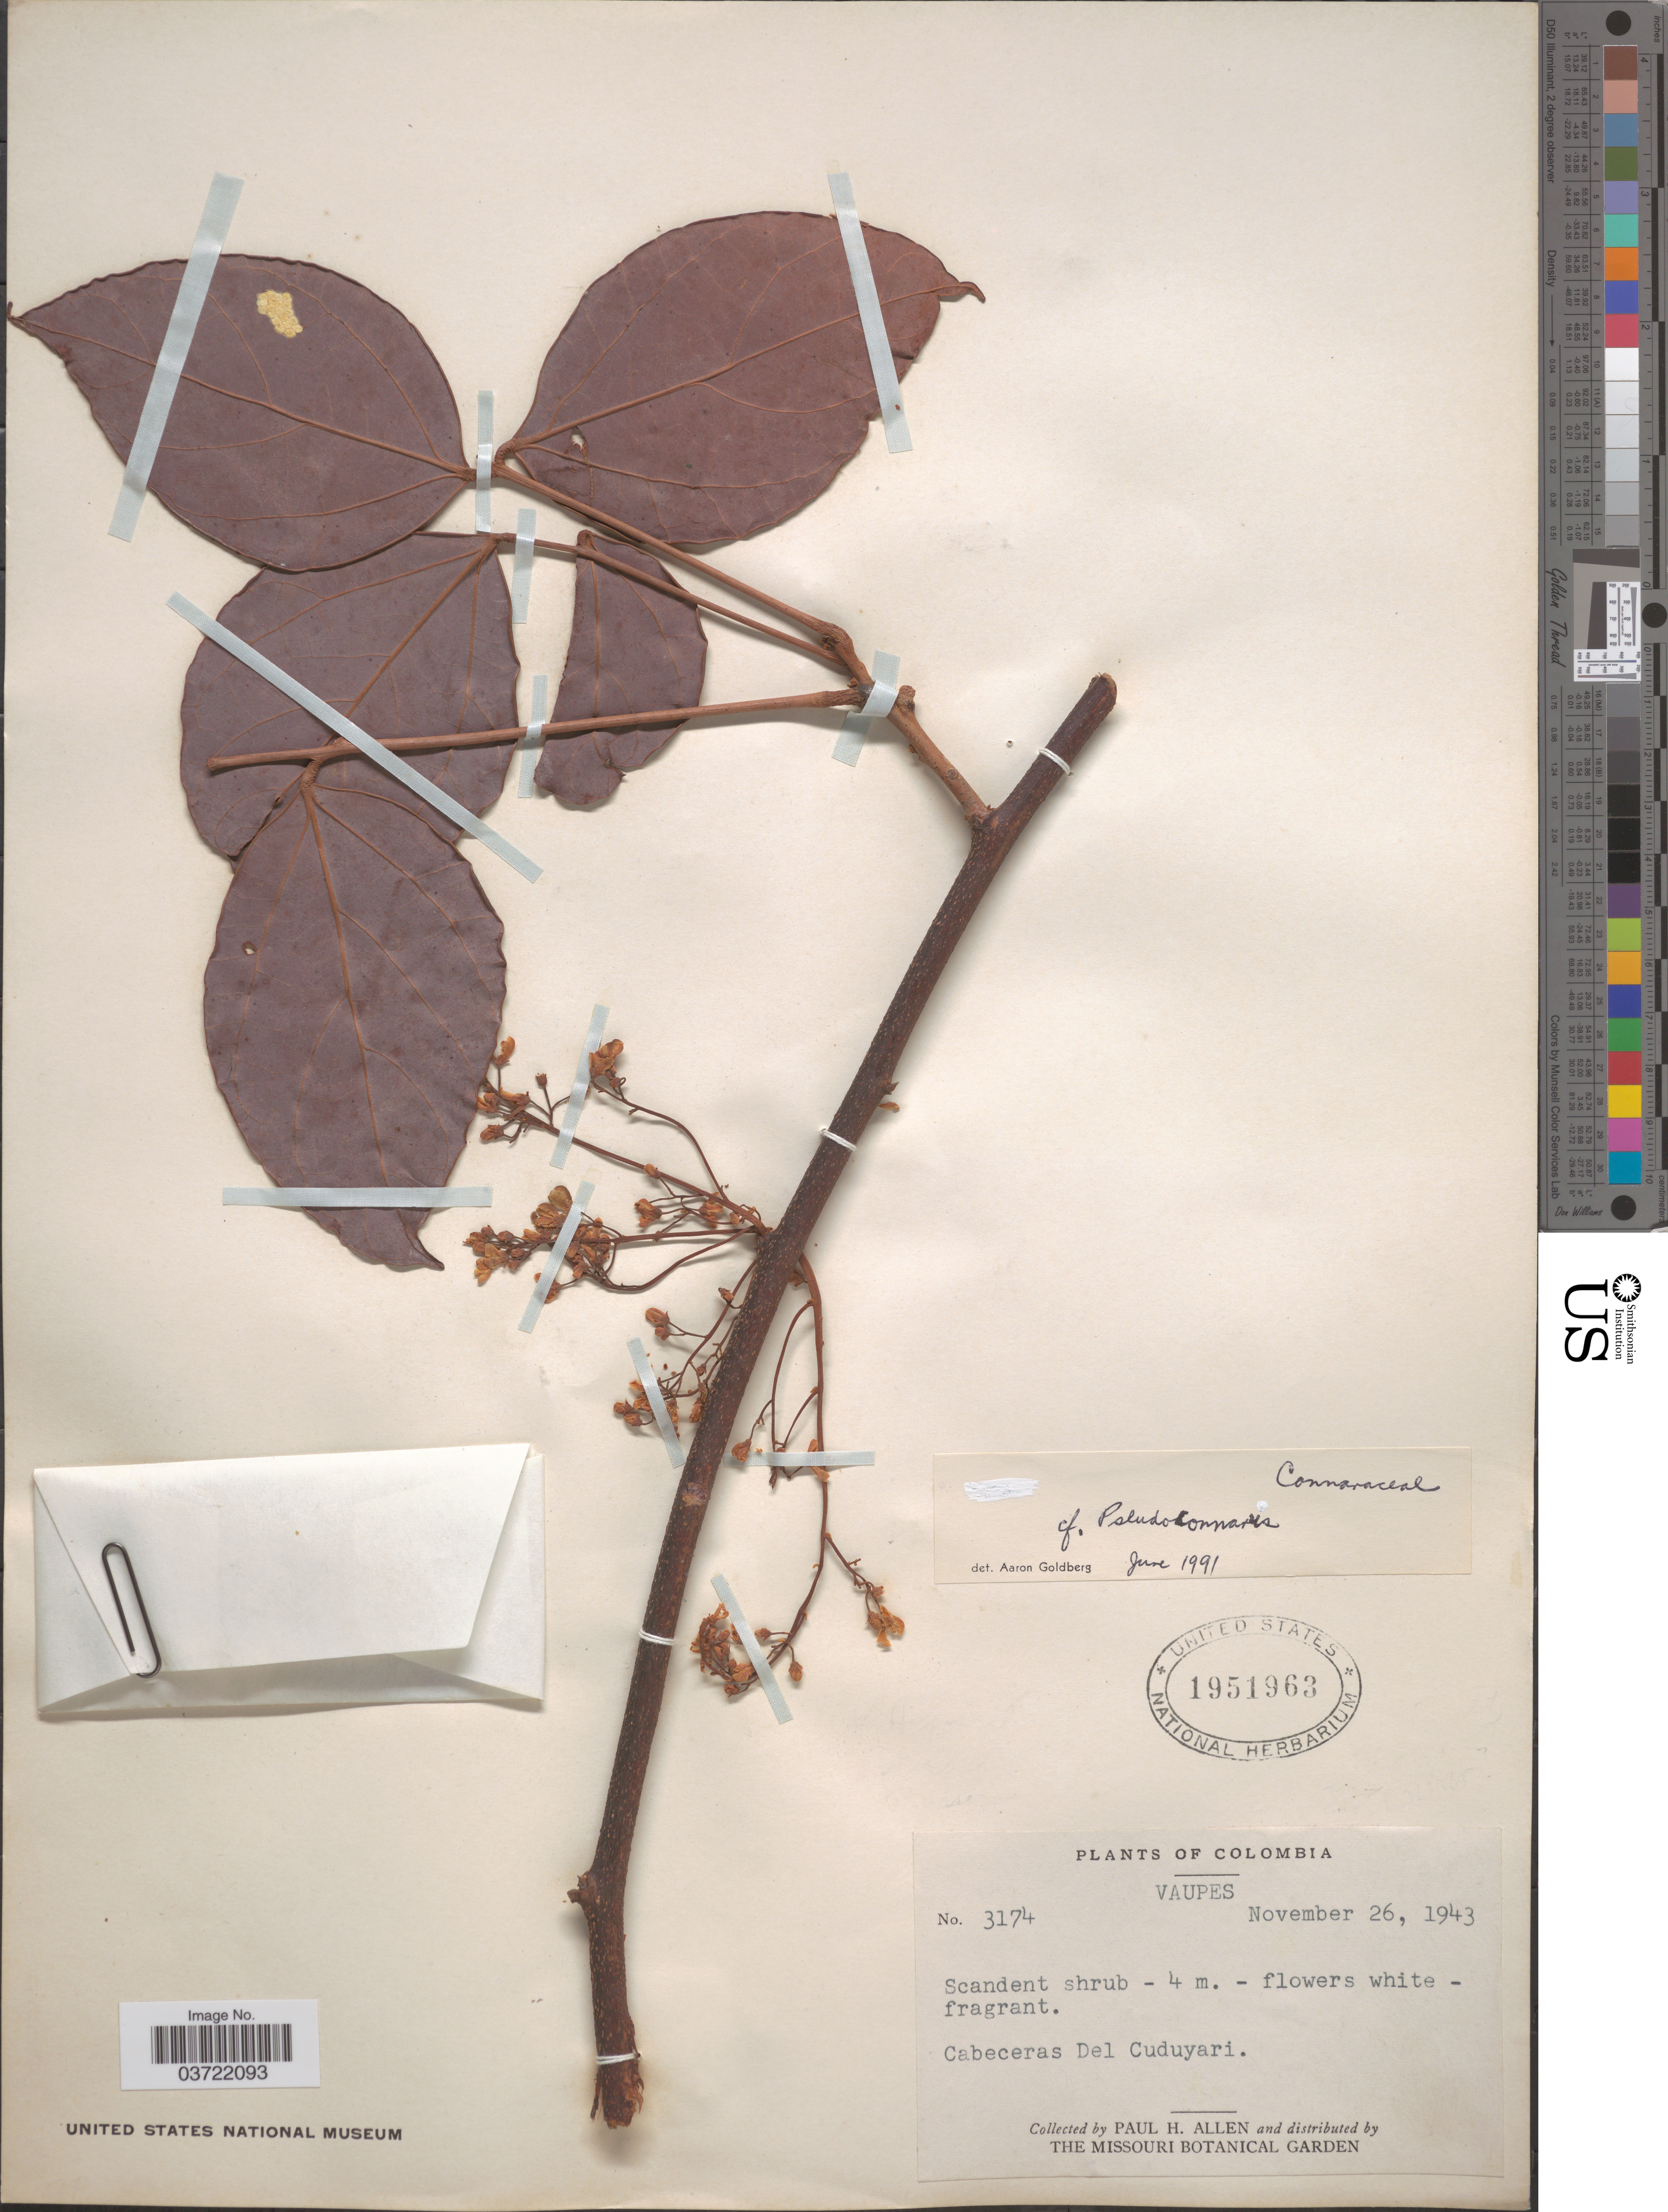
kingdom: Plantae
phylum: Tracheophyta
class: Magnoliopsida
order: Oxalidales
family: Connaraceae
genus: Pseudoconnarus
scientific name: Pseudoconnarus macrophyllus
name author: (Poepp.) Radlk.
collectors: P. H. Allen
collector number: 3174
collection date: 1943-11-26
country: Colombia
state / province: Vaupés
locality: Cabeceras Del Cuduyari.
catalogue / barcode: US 1951963